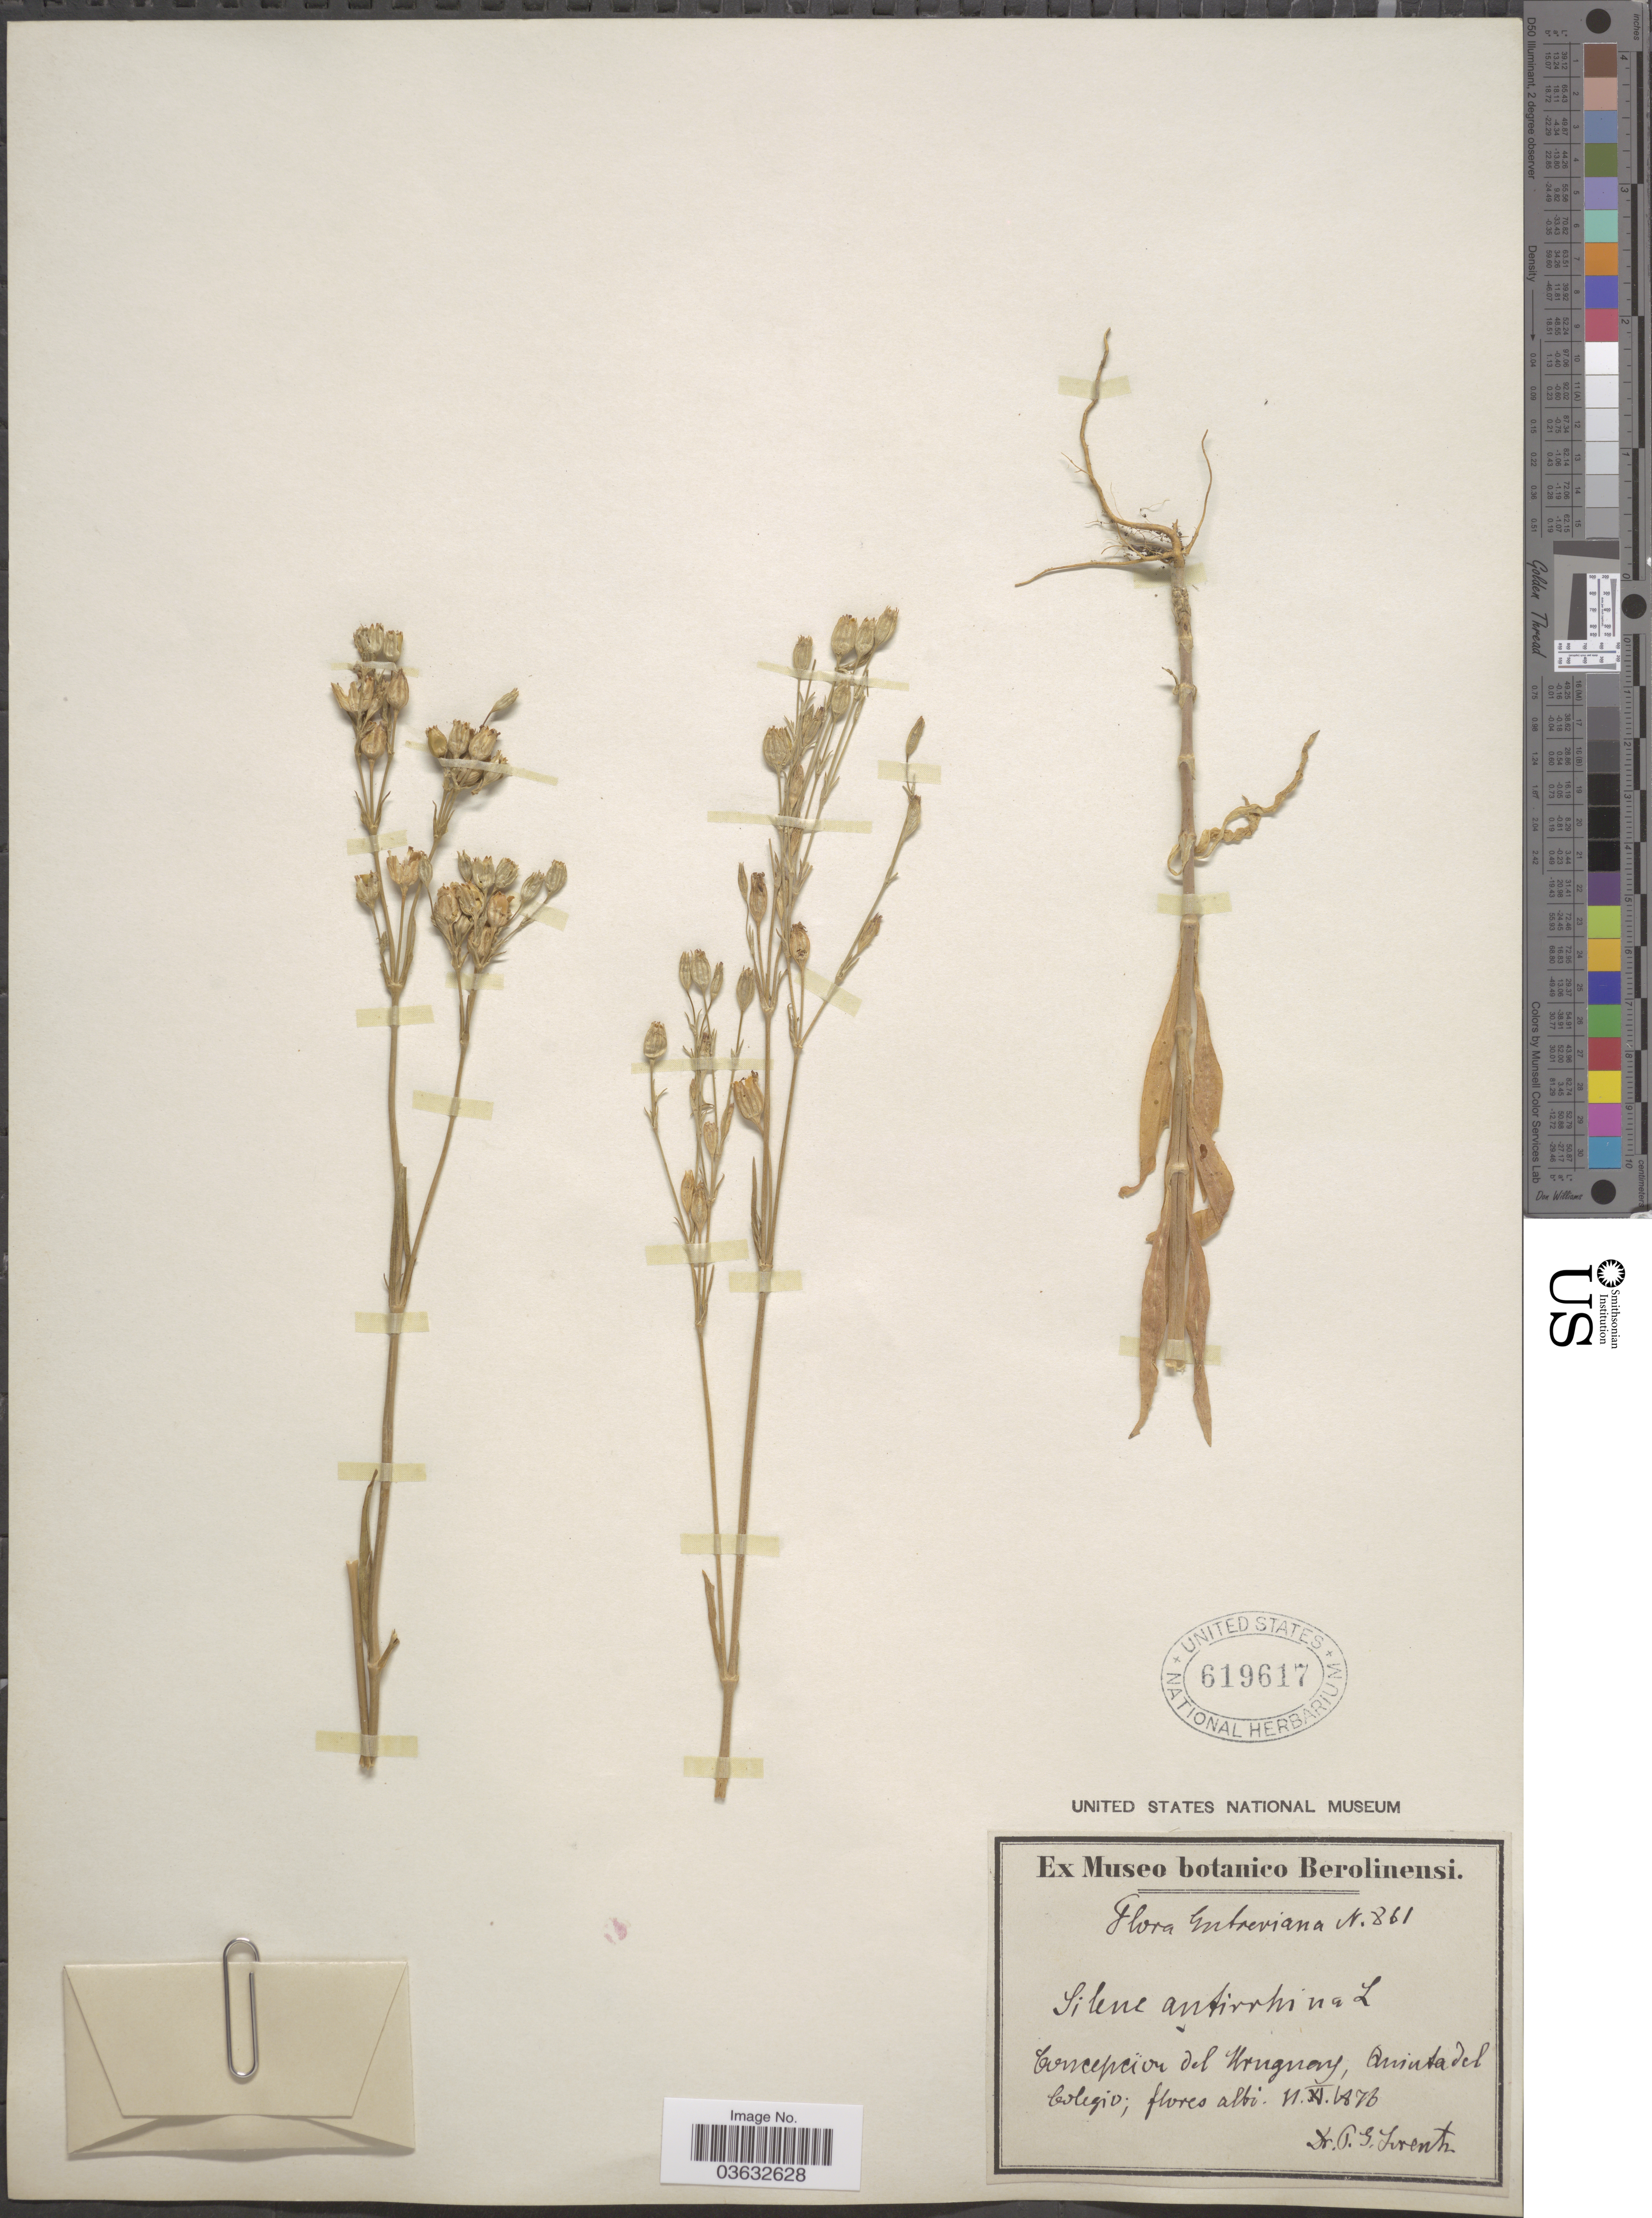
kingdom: Plantae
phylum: Tracheophyta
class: Magnoliopsida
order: Caryophyllales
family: Caryophyllaceae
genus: Silene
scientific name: Silene antirrhina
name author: L.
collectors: P. G. Lorentz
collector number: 861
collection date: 1876-11-11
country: Uruguay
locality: Entreviana. Concepcion del Uruguay, Quinta del Colegio.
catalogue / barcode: US 619617